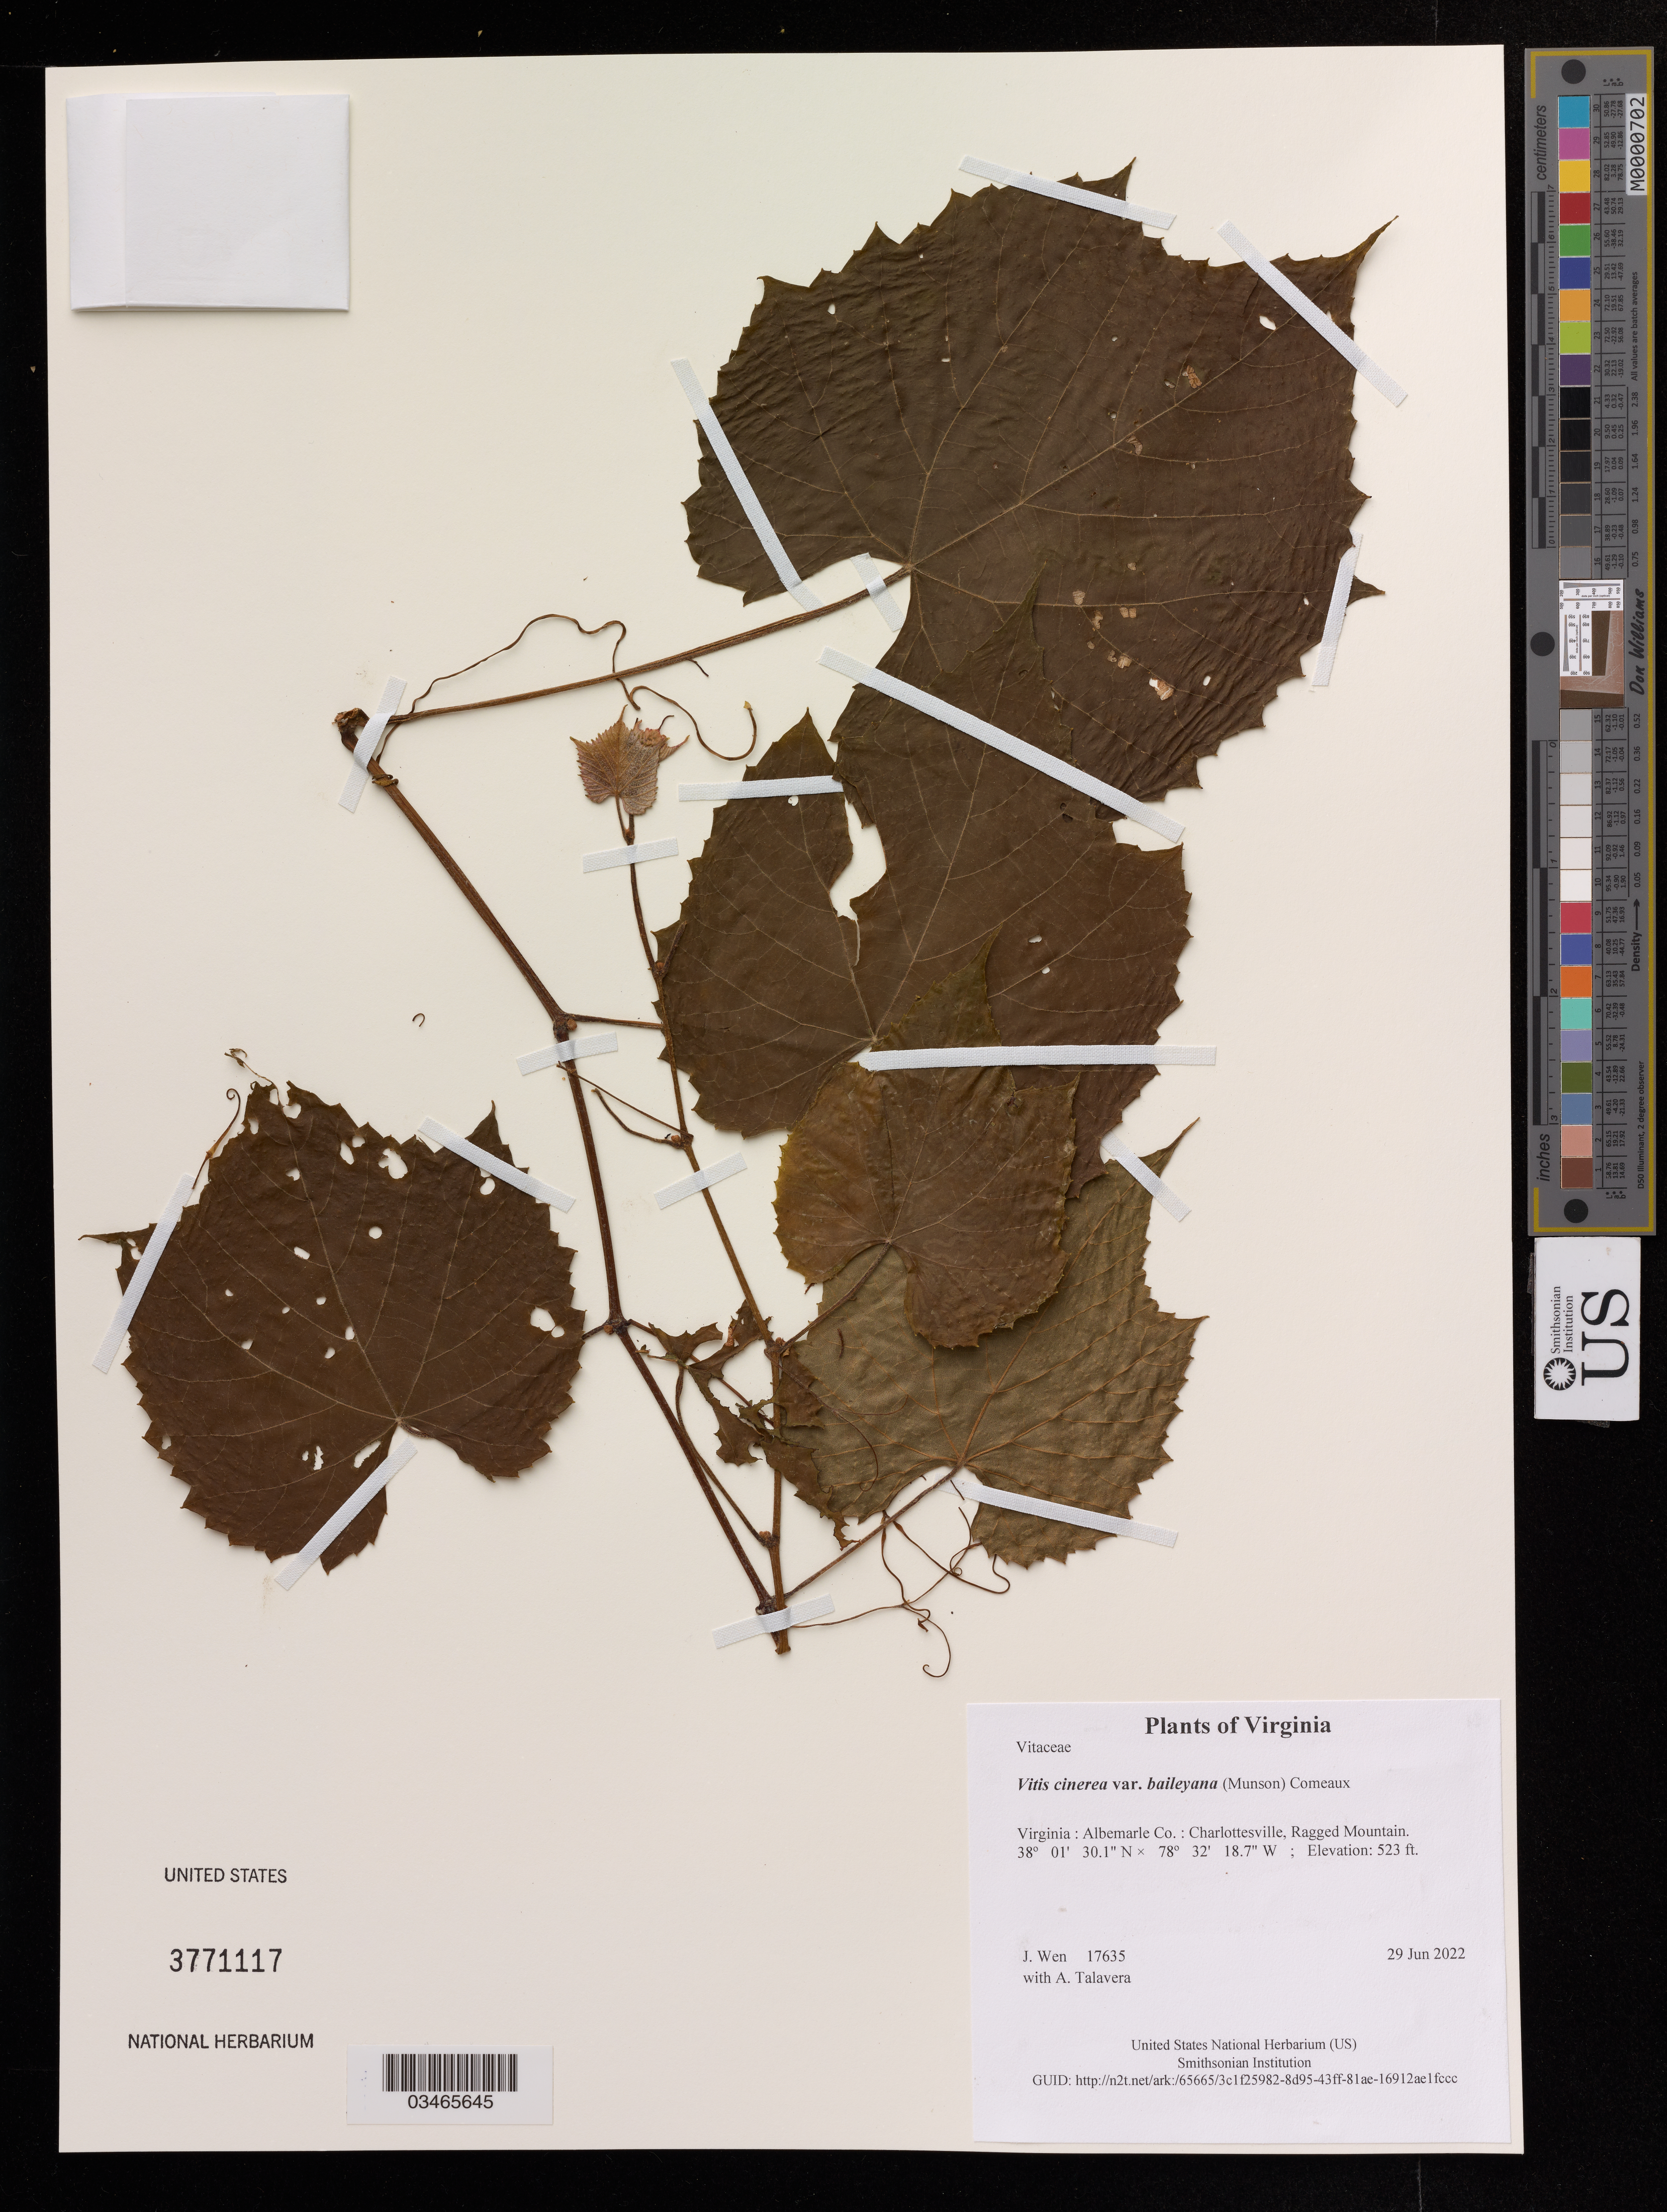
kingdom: Plantae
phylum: Tracheophyta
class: Magnoliopsida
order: Vitales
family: Vitaceae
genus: Vitis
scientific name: Vitis cinerea var. baileyana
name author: (Munson) Comeaux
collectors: J. Wen & A. Talavera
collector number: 17635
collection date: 2022-06-29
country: United States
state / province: Virginia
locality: Albemarle Co.: Charlottesville, Ragged Mountain.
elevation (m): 159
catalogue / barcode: US 3771117